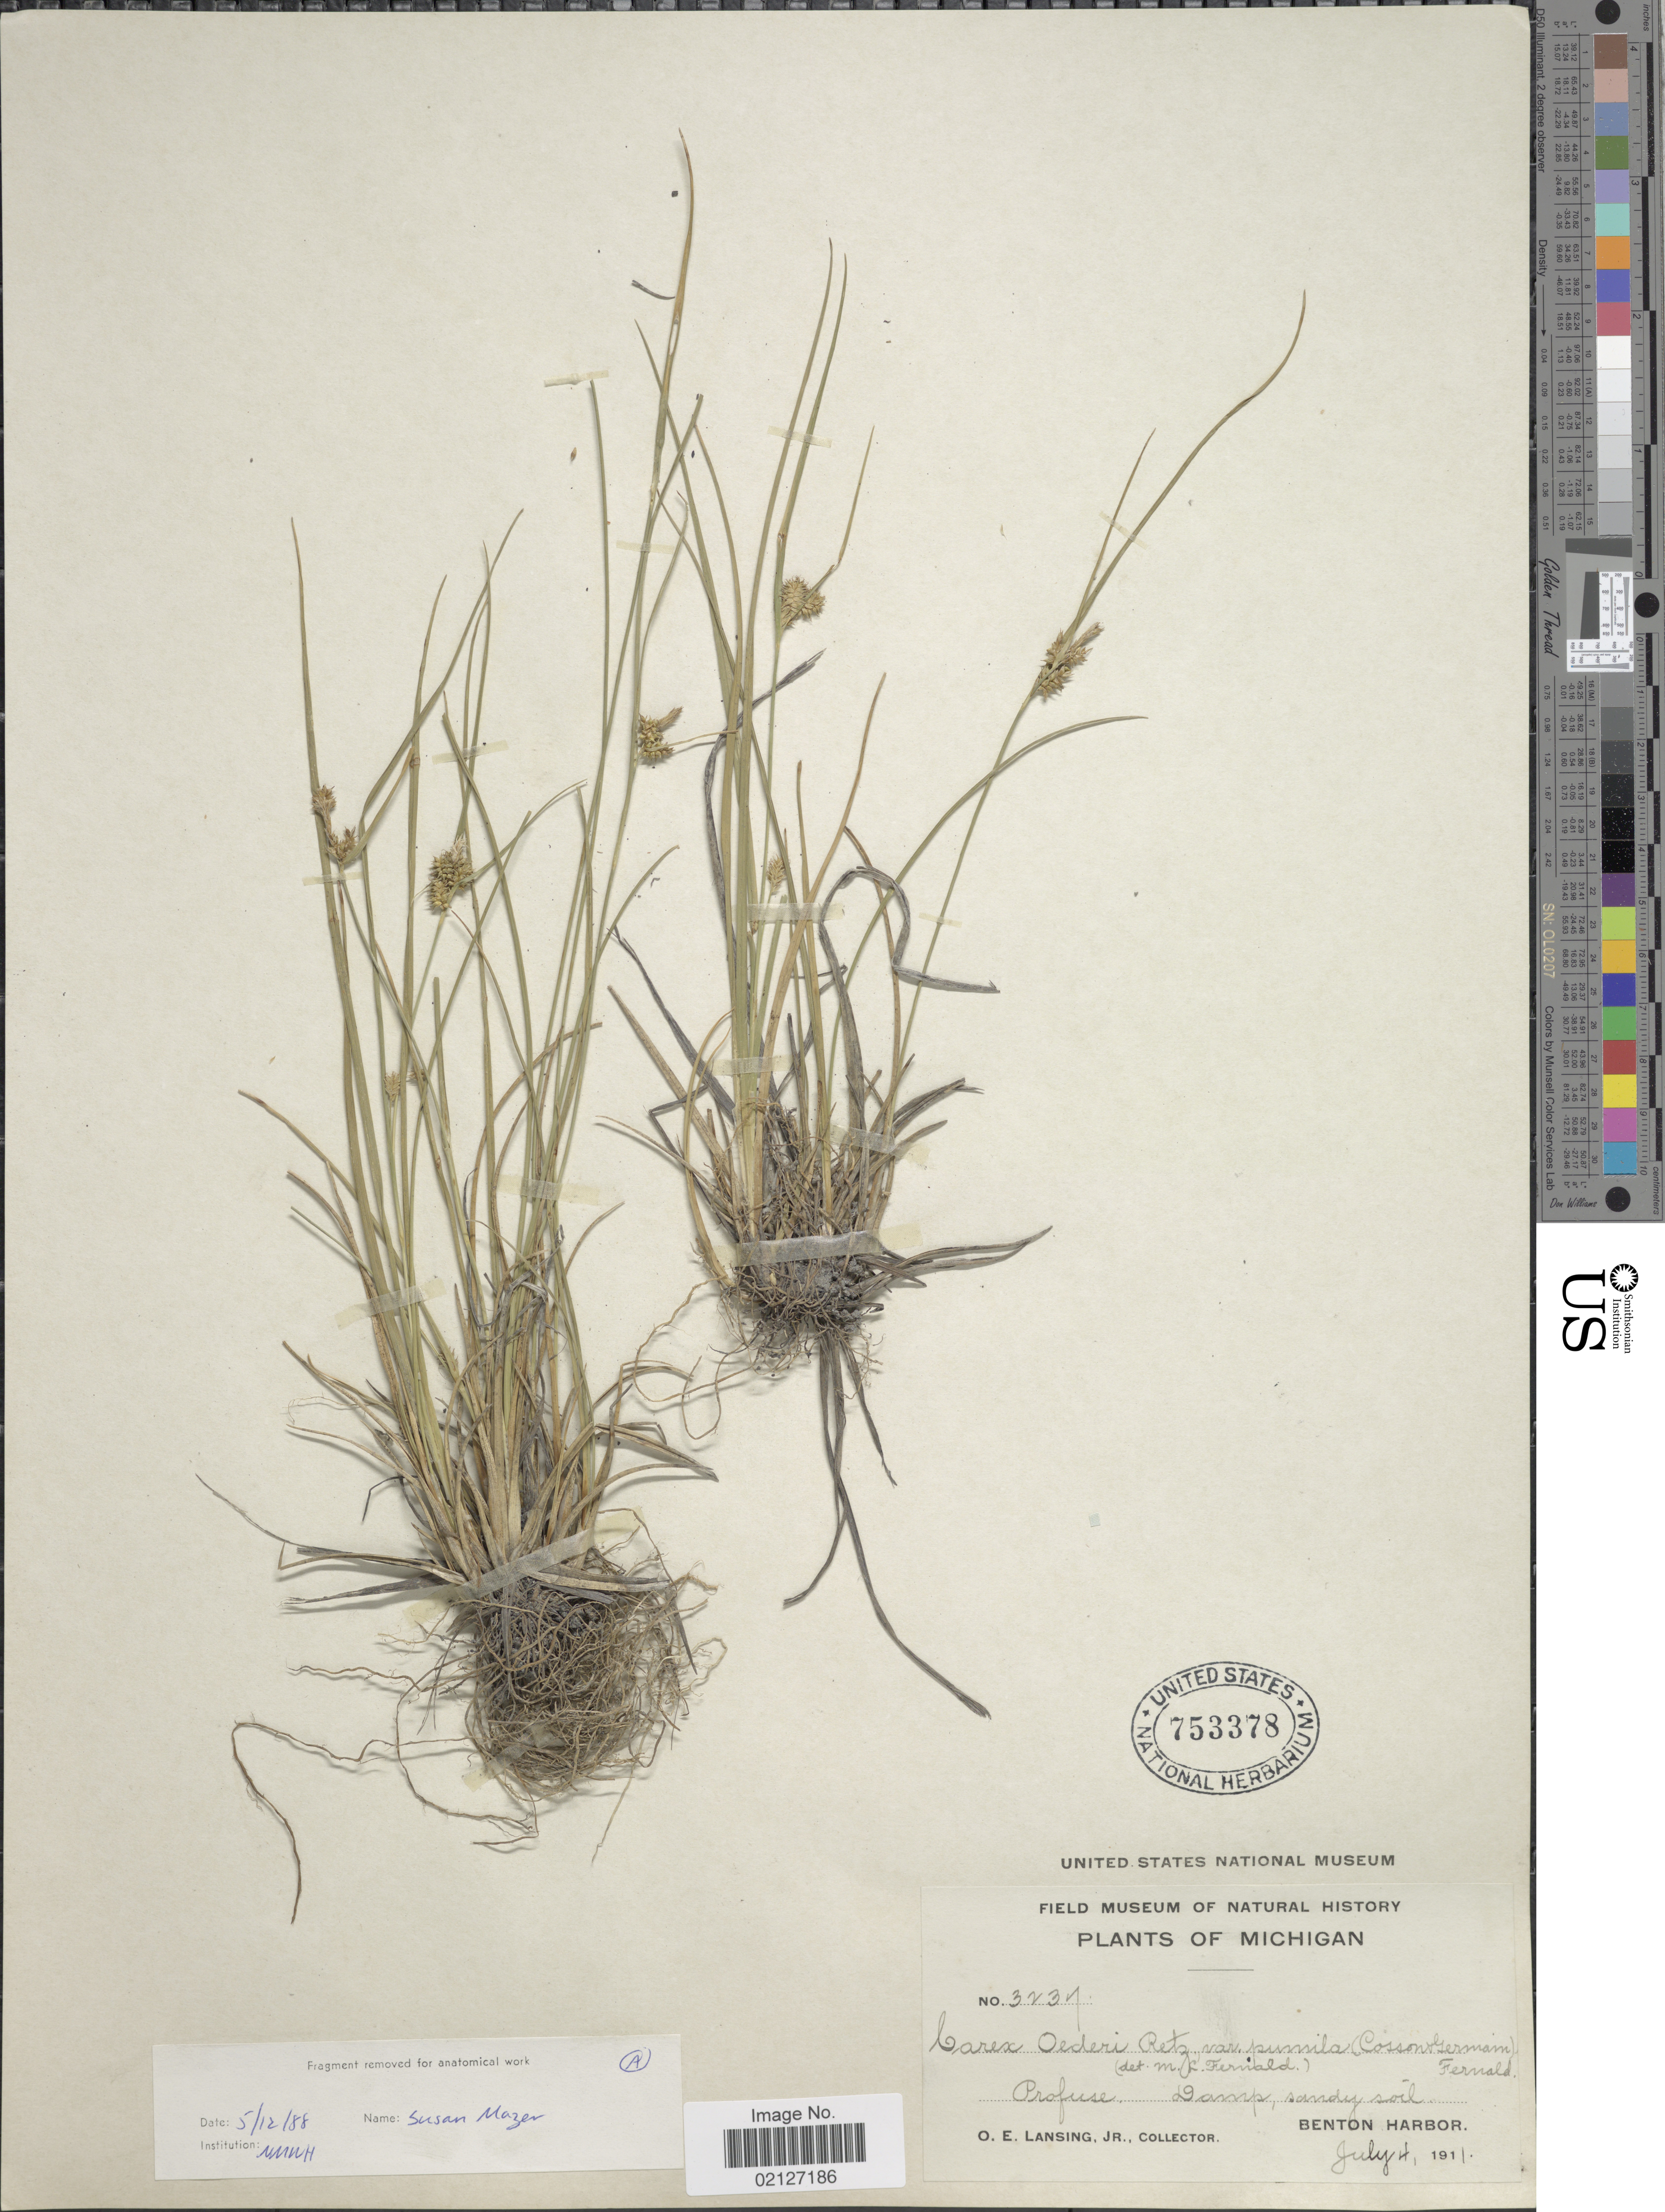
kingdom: Plantae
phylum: Tracheophyta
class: Liliopsida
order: Poales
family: Cyperaceae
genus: Carex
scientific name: Carex oederi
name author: Retz.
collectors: O. Lansing Jr.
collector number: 3237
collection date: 1911-07-04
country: United States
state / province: Michigan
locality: Profuse, damps, sandy soil, Benton Harbor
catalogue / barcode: US 753378